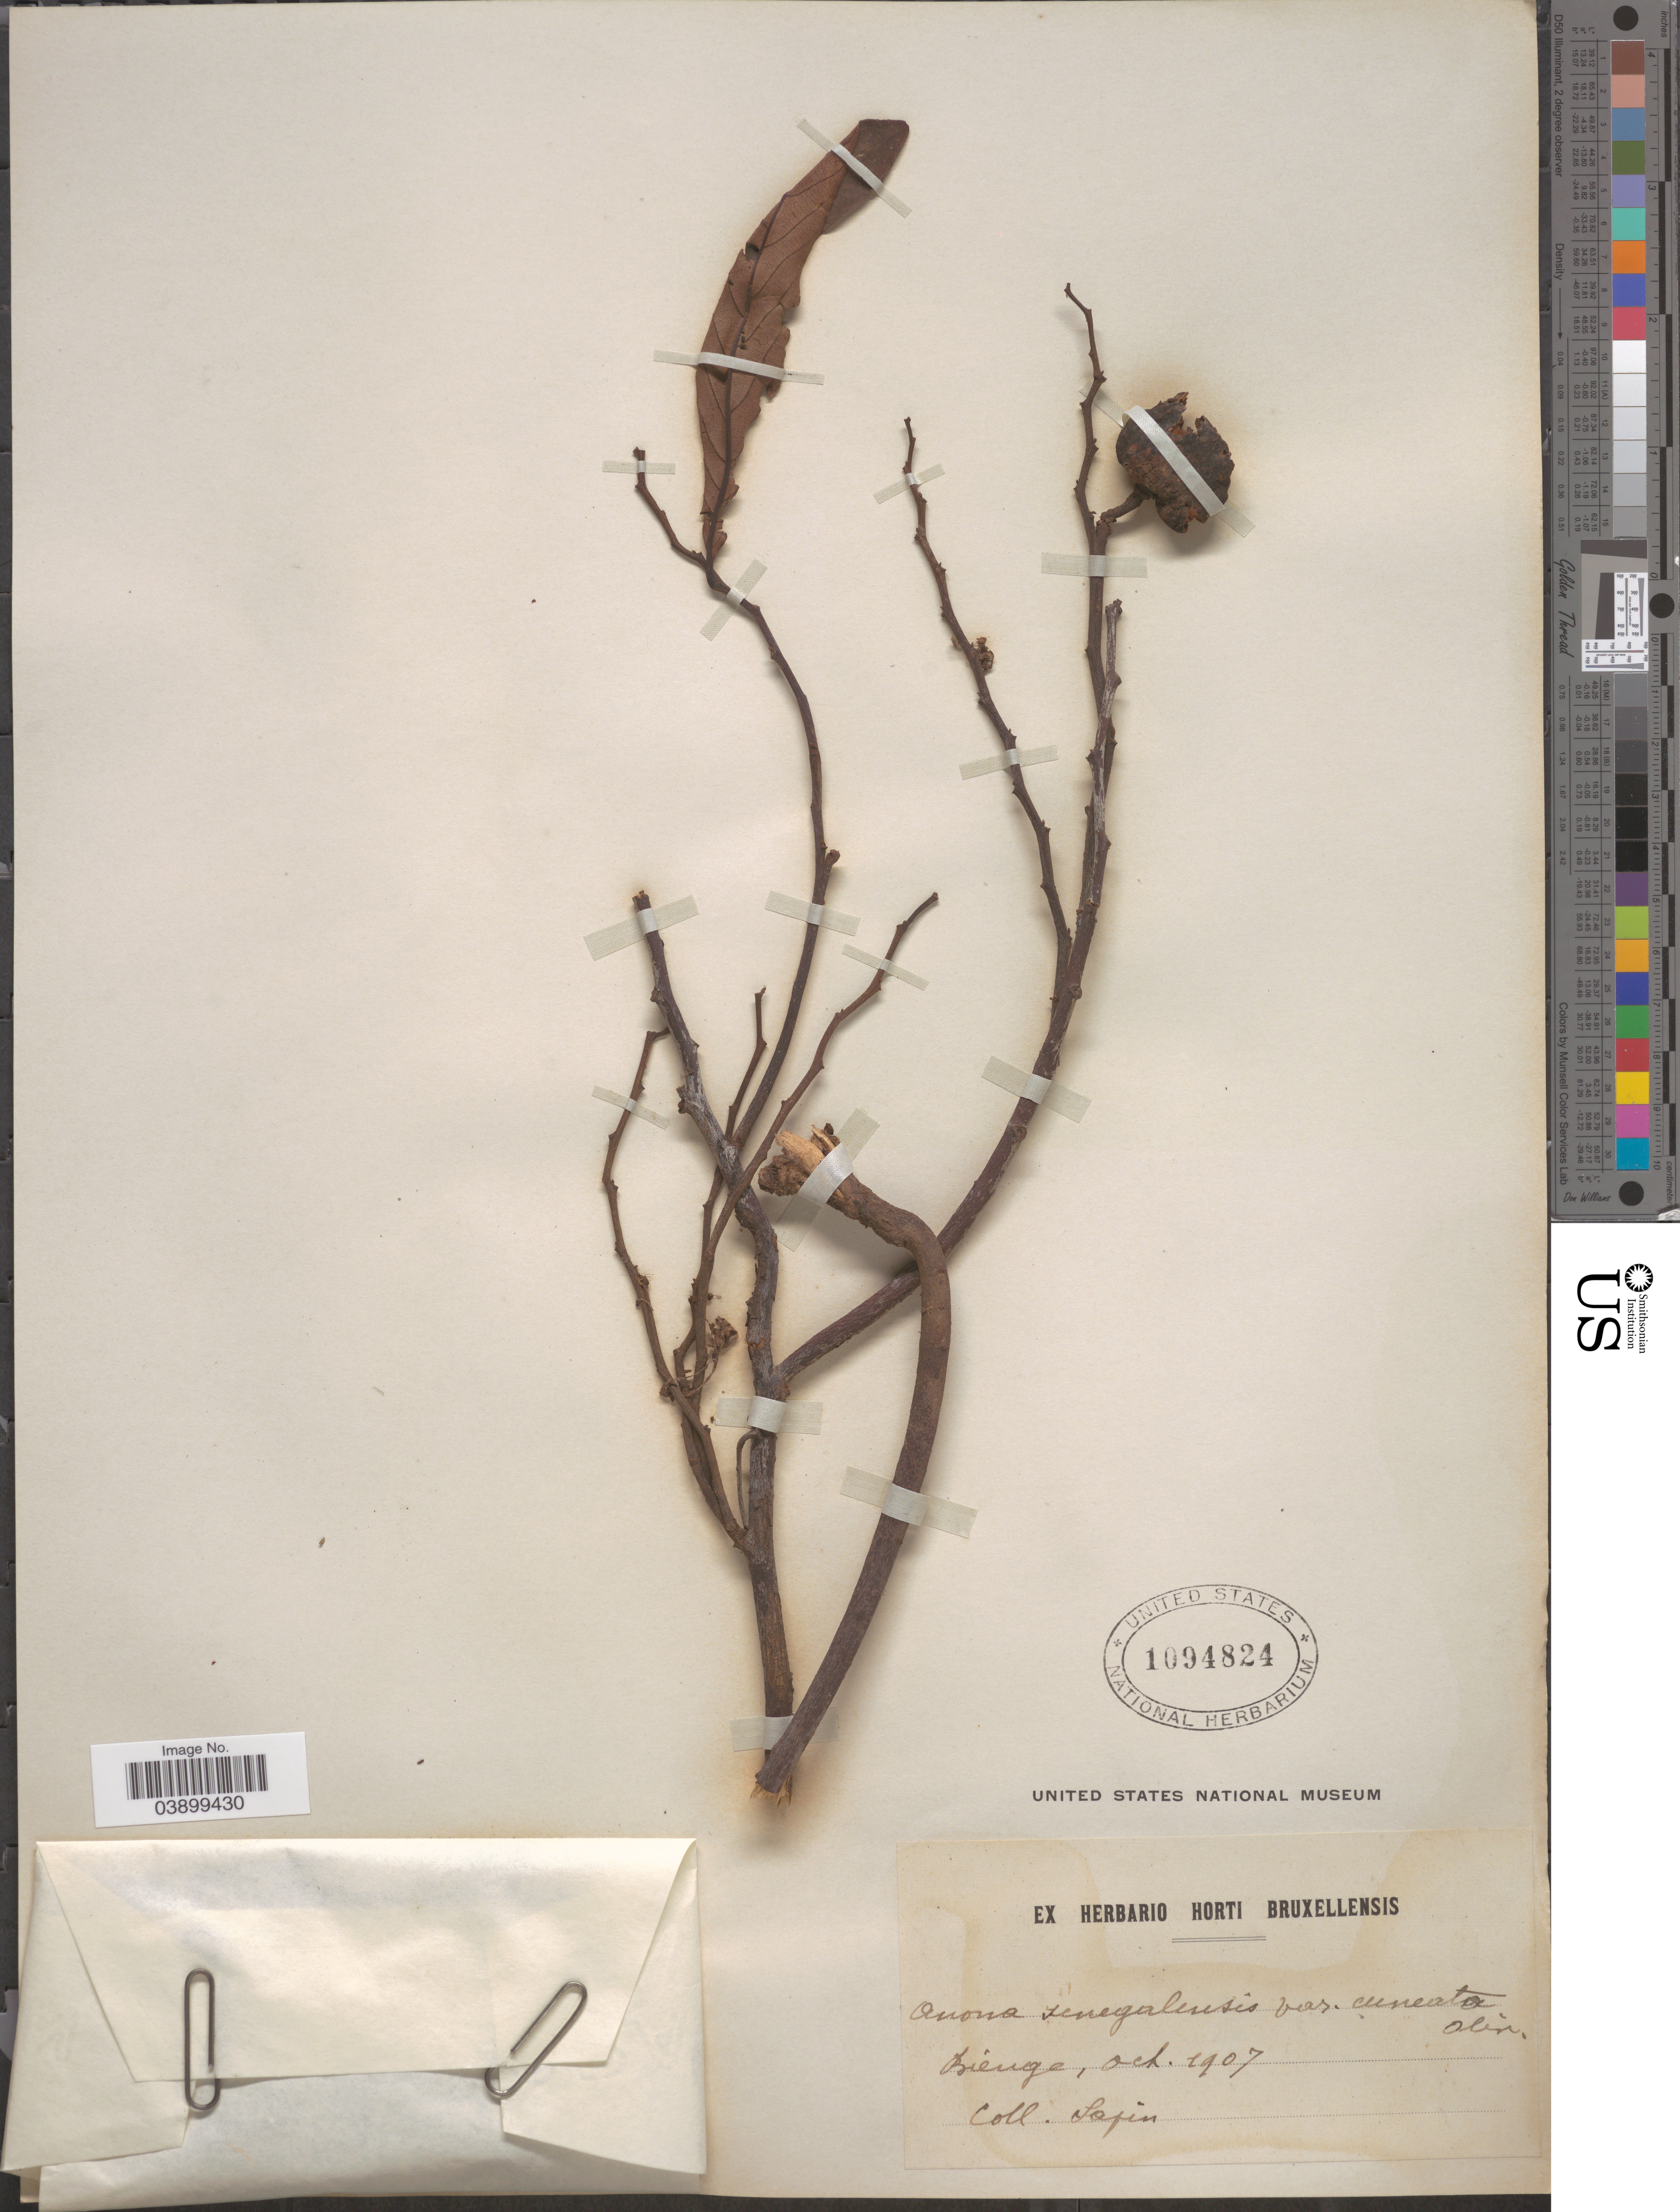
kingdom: Plantae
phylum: Tracheophyta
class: Magnoliopsida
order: Magnoliales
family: Annonaceae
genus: Annona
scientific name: Annona senegalensis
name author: Pers.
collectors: Sapin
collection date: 1907-10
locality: Bienge. [interpreted]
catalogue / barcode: US 1094824